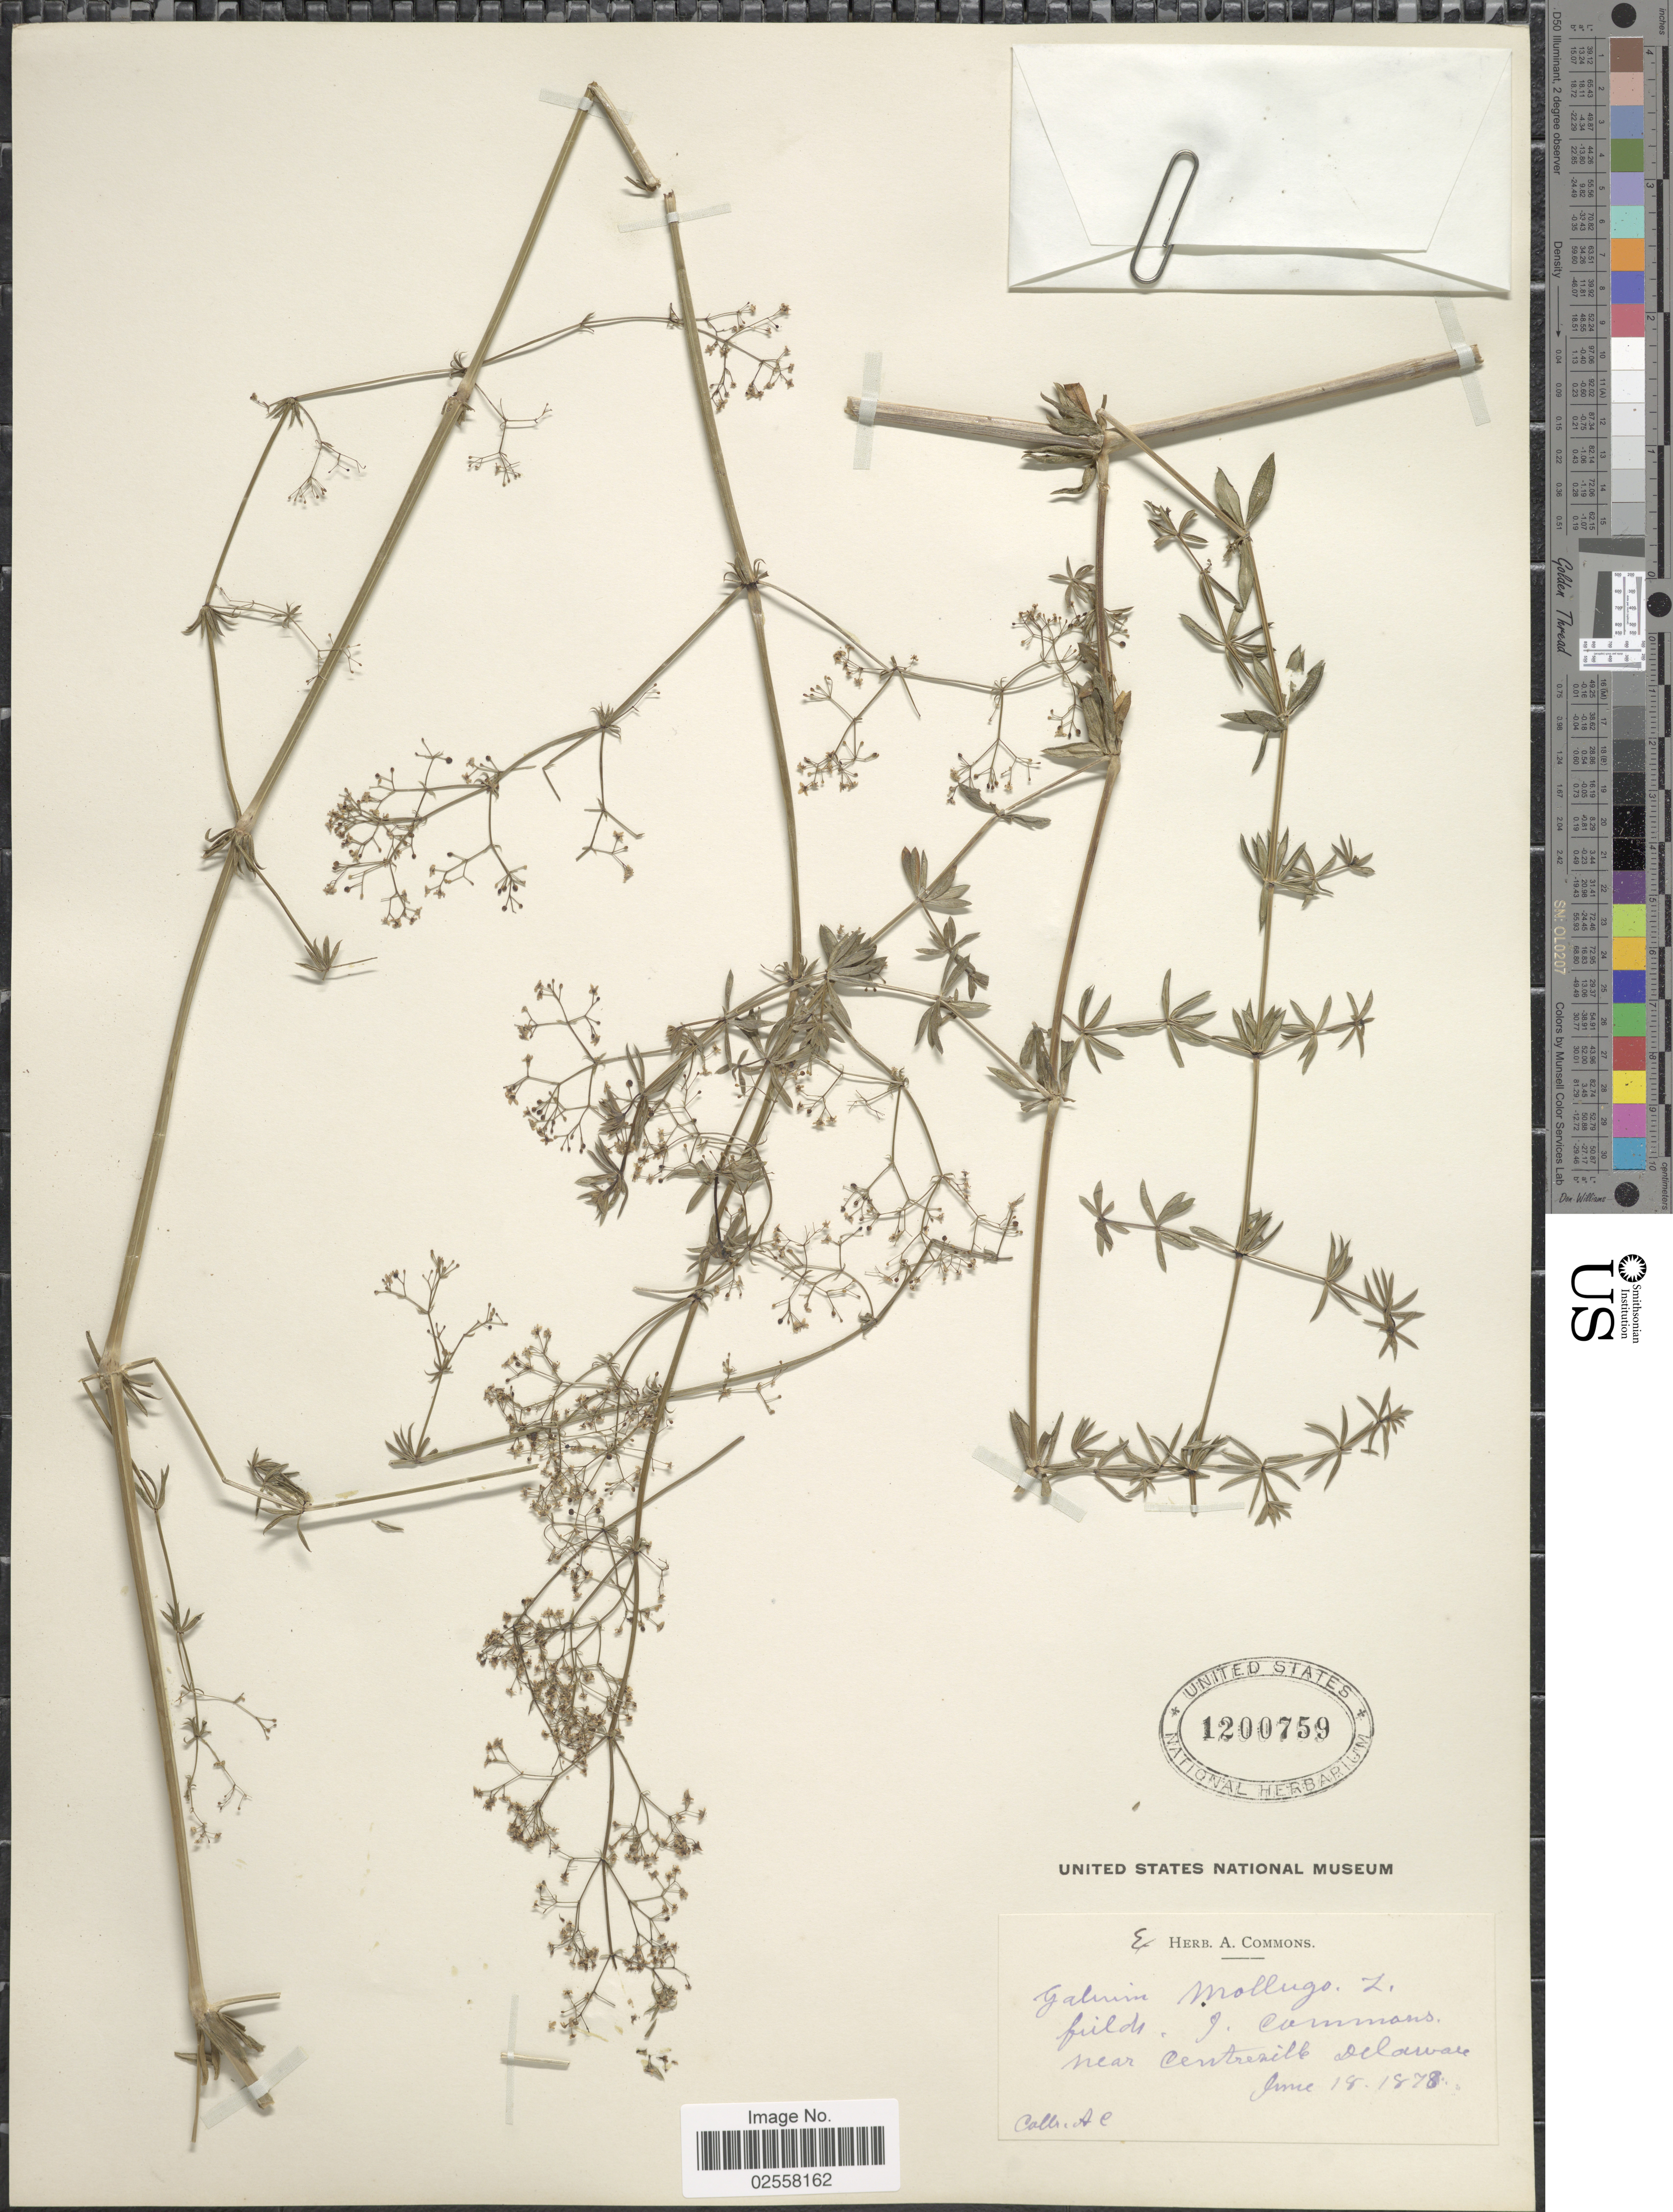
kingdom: Plantae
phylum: Tracheophyta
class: Magnoliopsida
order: Gentianales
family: Rubiaceae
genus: Galium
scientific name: Galium mollugo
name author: L.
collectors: A. Commons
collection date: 1878-06-18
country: United States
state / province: Delaware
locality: Near Centerville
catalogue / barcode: US 1200759